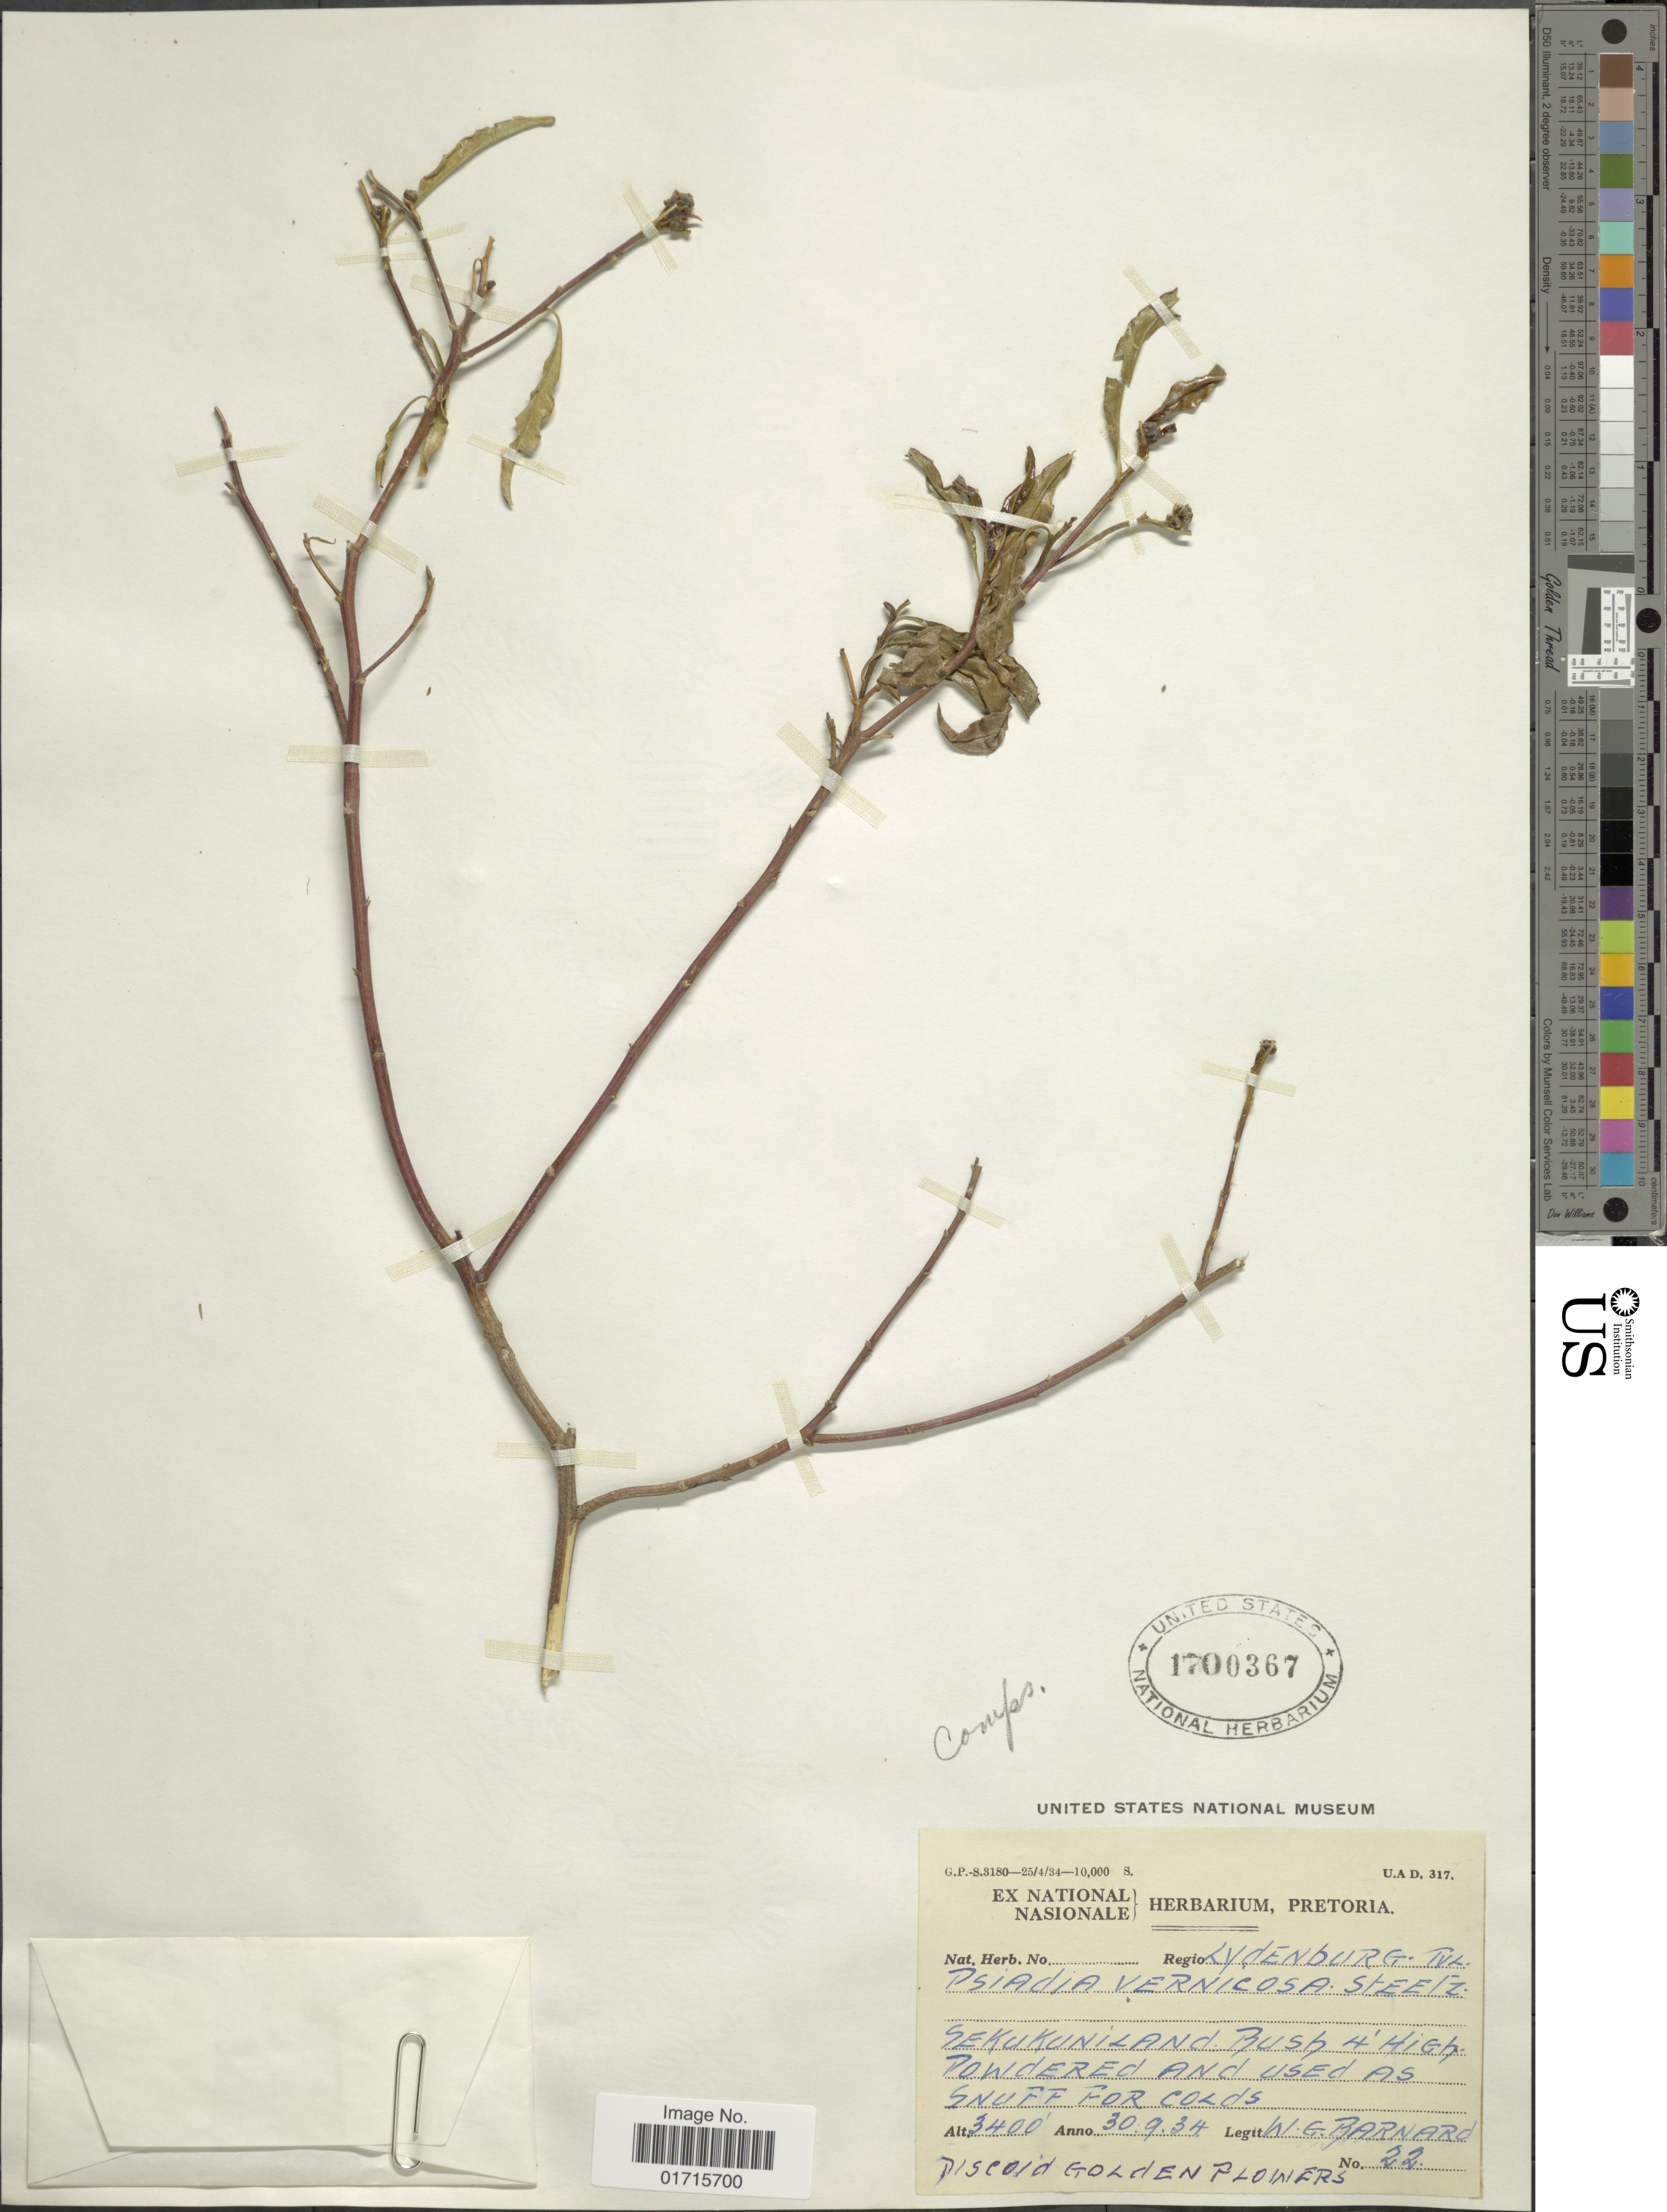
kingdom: Plantae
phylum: Tracheophyta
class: Magnoliopsida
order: Asterales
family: Asteraceae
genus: Psiadia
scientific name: Psiadia vernicosa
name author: Steetz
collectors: W. Barnard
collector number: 22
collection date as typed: Transcribed d/m/y: 30/9/34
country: South Africa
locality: Regio Lydenburg, TVL. Sekukuniland.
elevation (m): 1036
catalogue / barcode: US 1700367